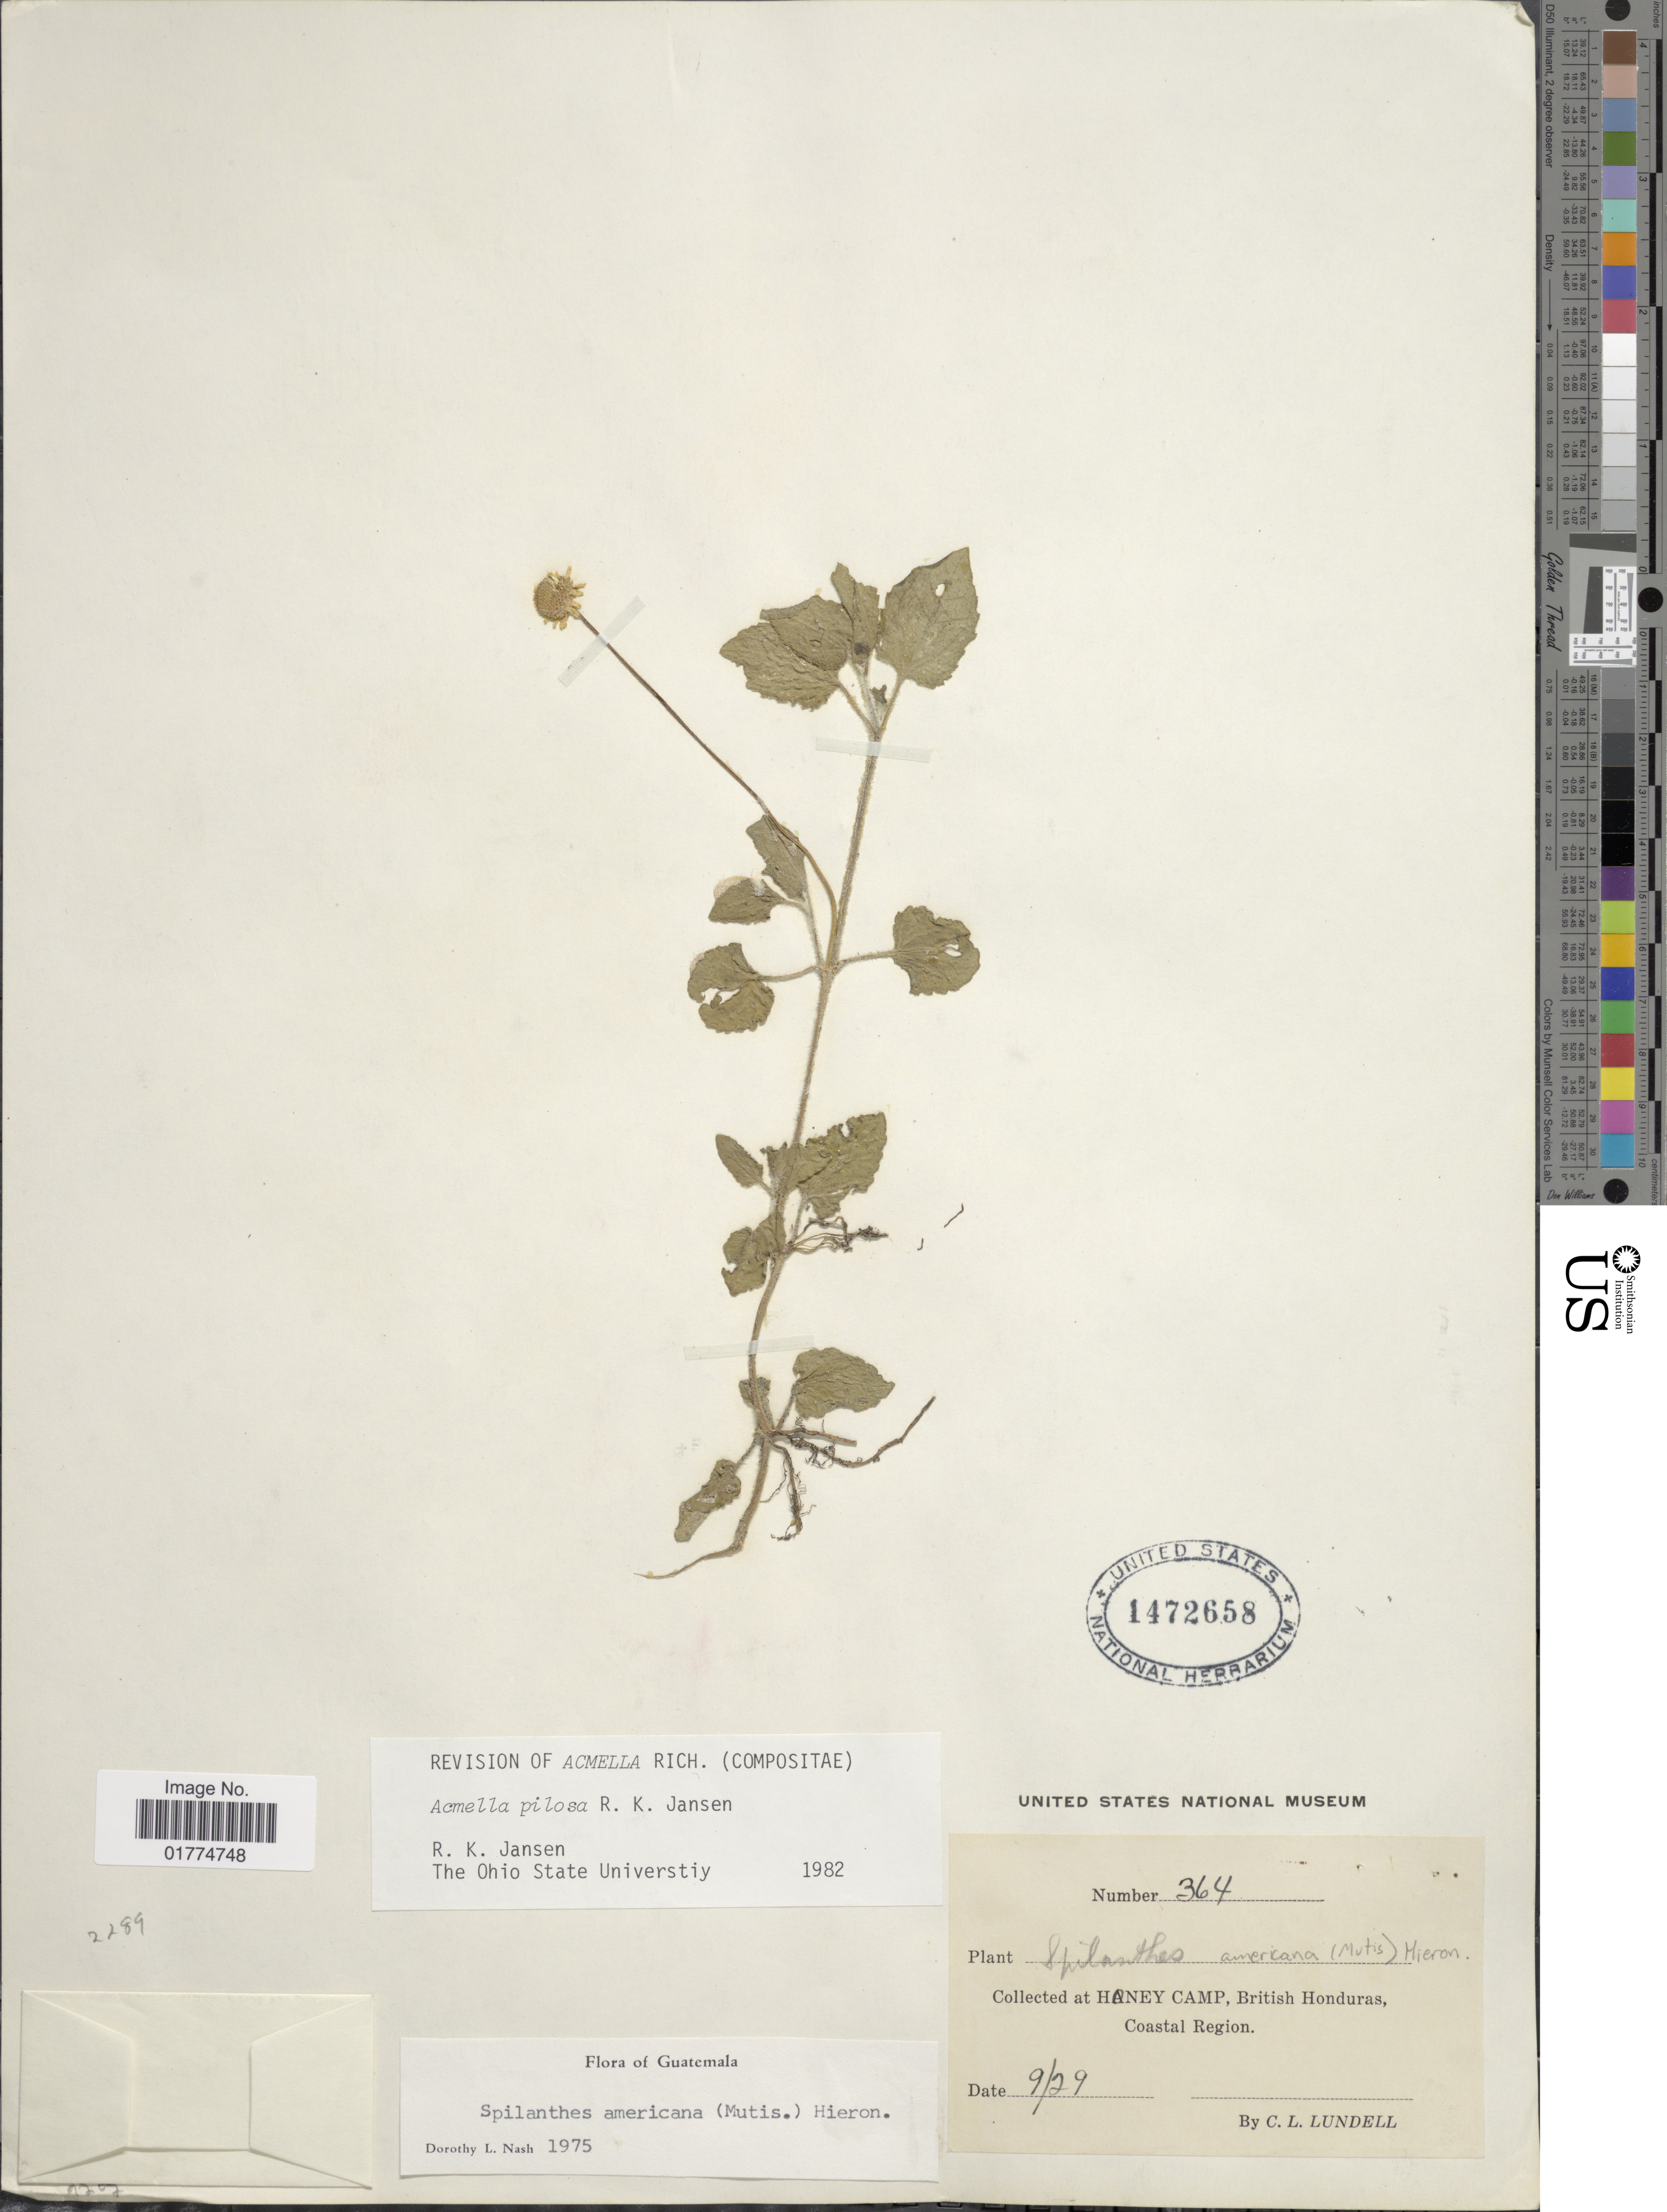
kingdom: Plantae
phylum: Tracheophyta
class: Magnoliopsida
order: Asterales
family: Asteraceae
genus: Acmella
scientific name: Acmella pilosa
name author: R.K. Jansen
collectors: C. L. Lundell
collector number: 364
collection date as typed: Transcribed d/m/y: /9/29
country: Belize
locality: Honey Camp, British Honduras, Coastal Region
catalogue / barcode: US 1472658